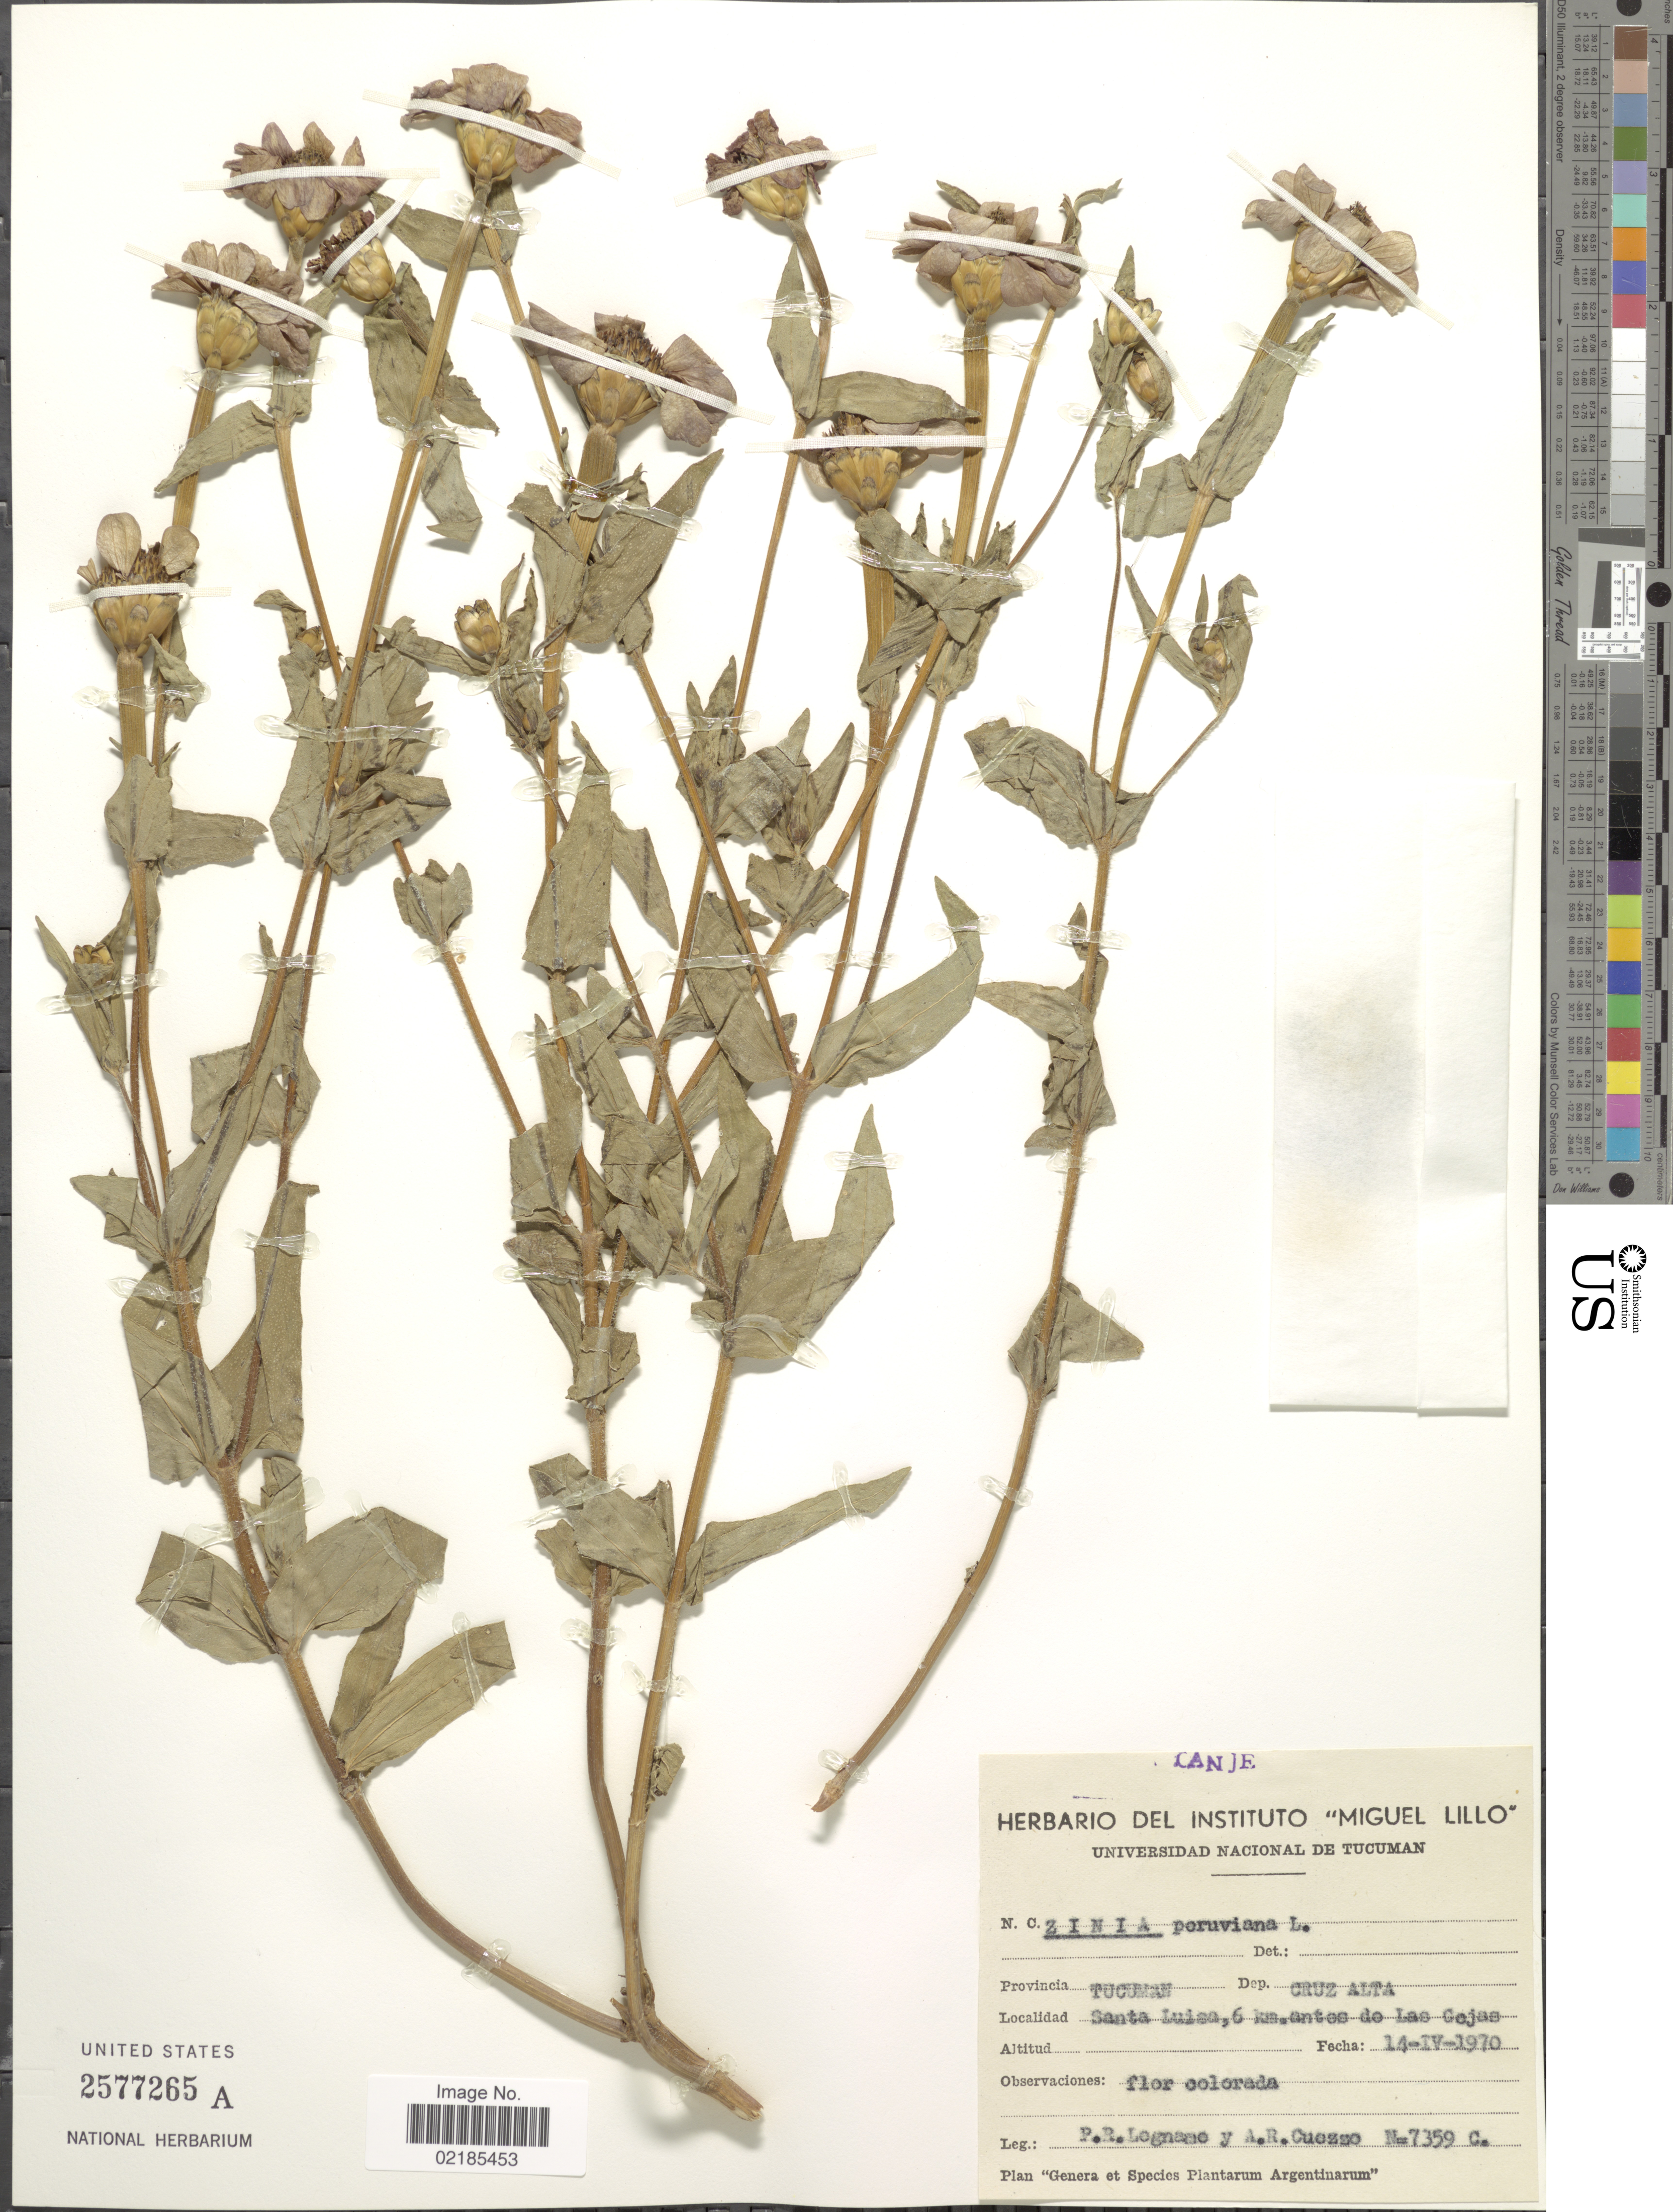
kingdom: Plantae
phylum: Tracheophyta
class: Magnoliopsida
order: Asterales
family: Asteraceae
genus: Zinnia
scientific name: Zinnia multiflora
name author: L.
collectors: P. R. Legname & A. Cuezzo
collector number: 7359C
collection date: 1970-04-14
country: Argentina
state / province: Tucuman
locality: Dep. Cruz Alta, Santa Luisa, 6 km. antes de Las Cejas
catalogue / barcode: US 2577265A